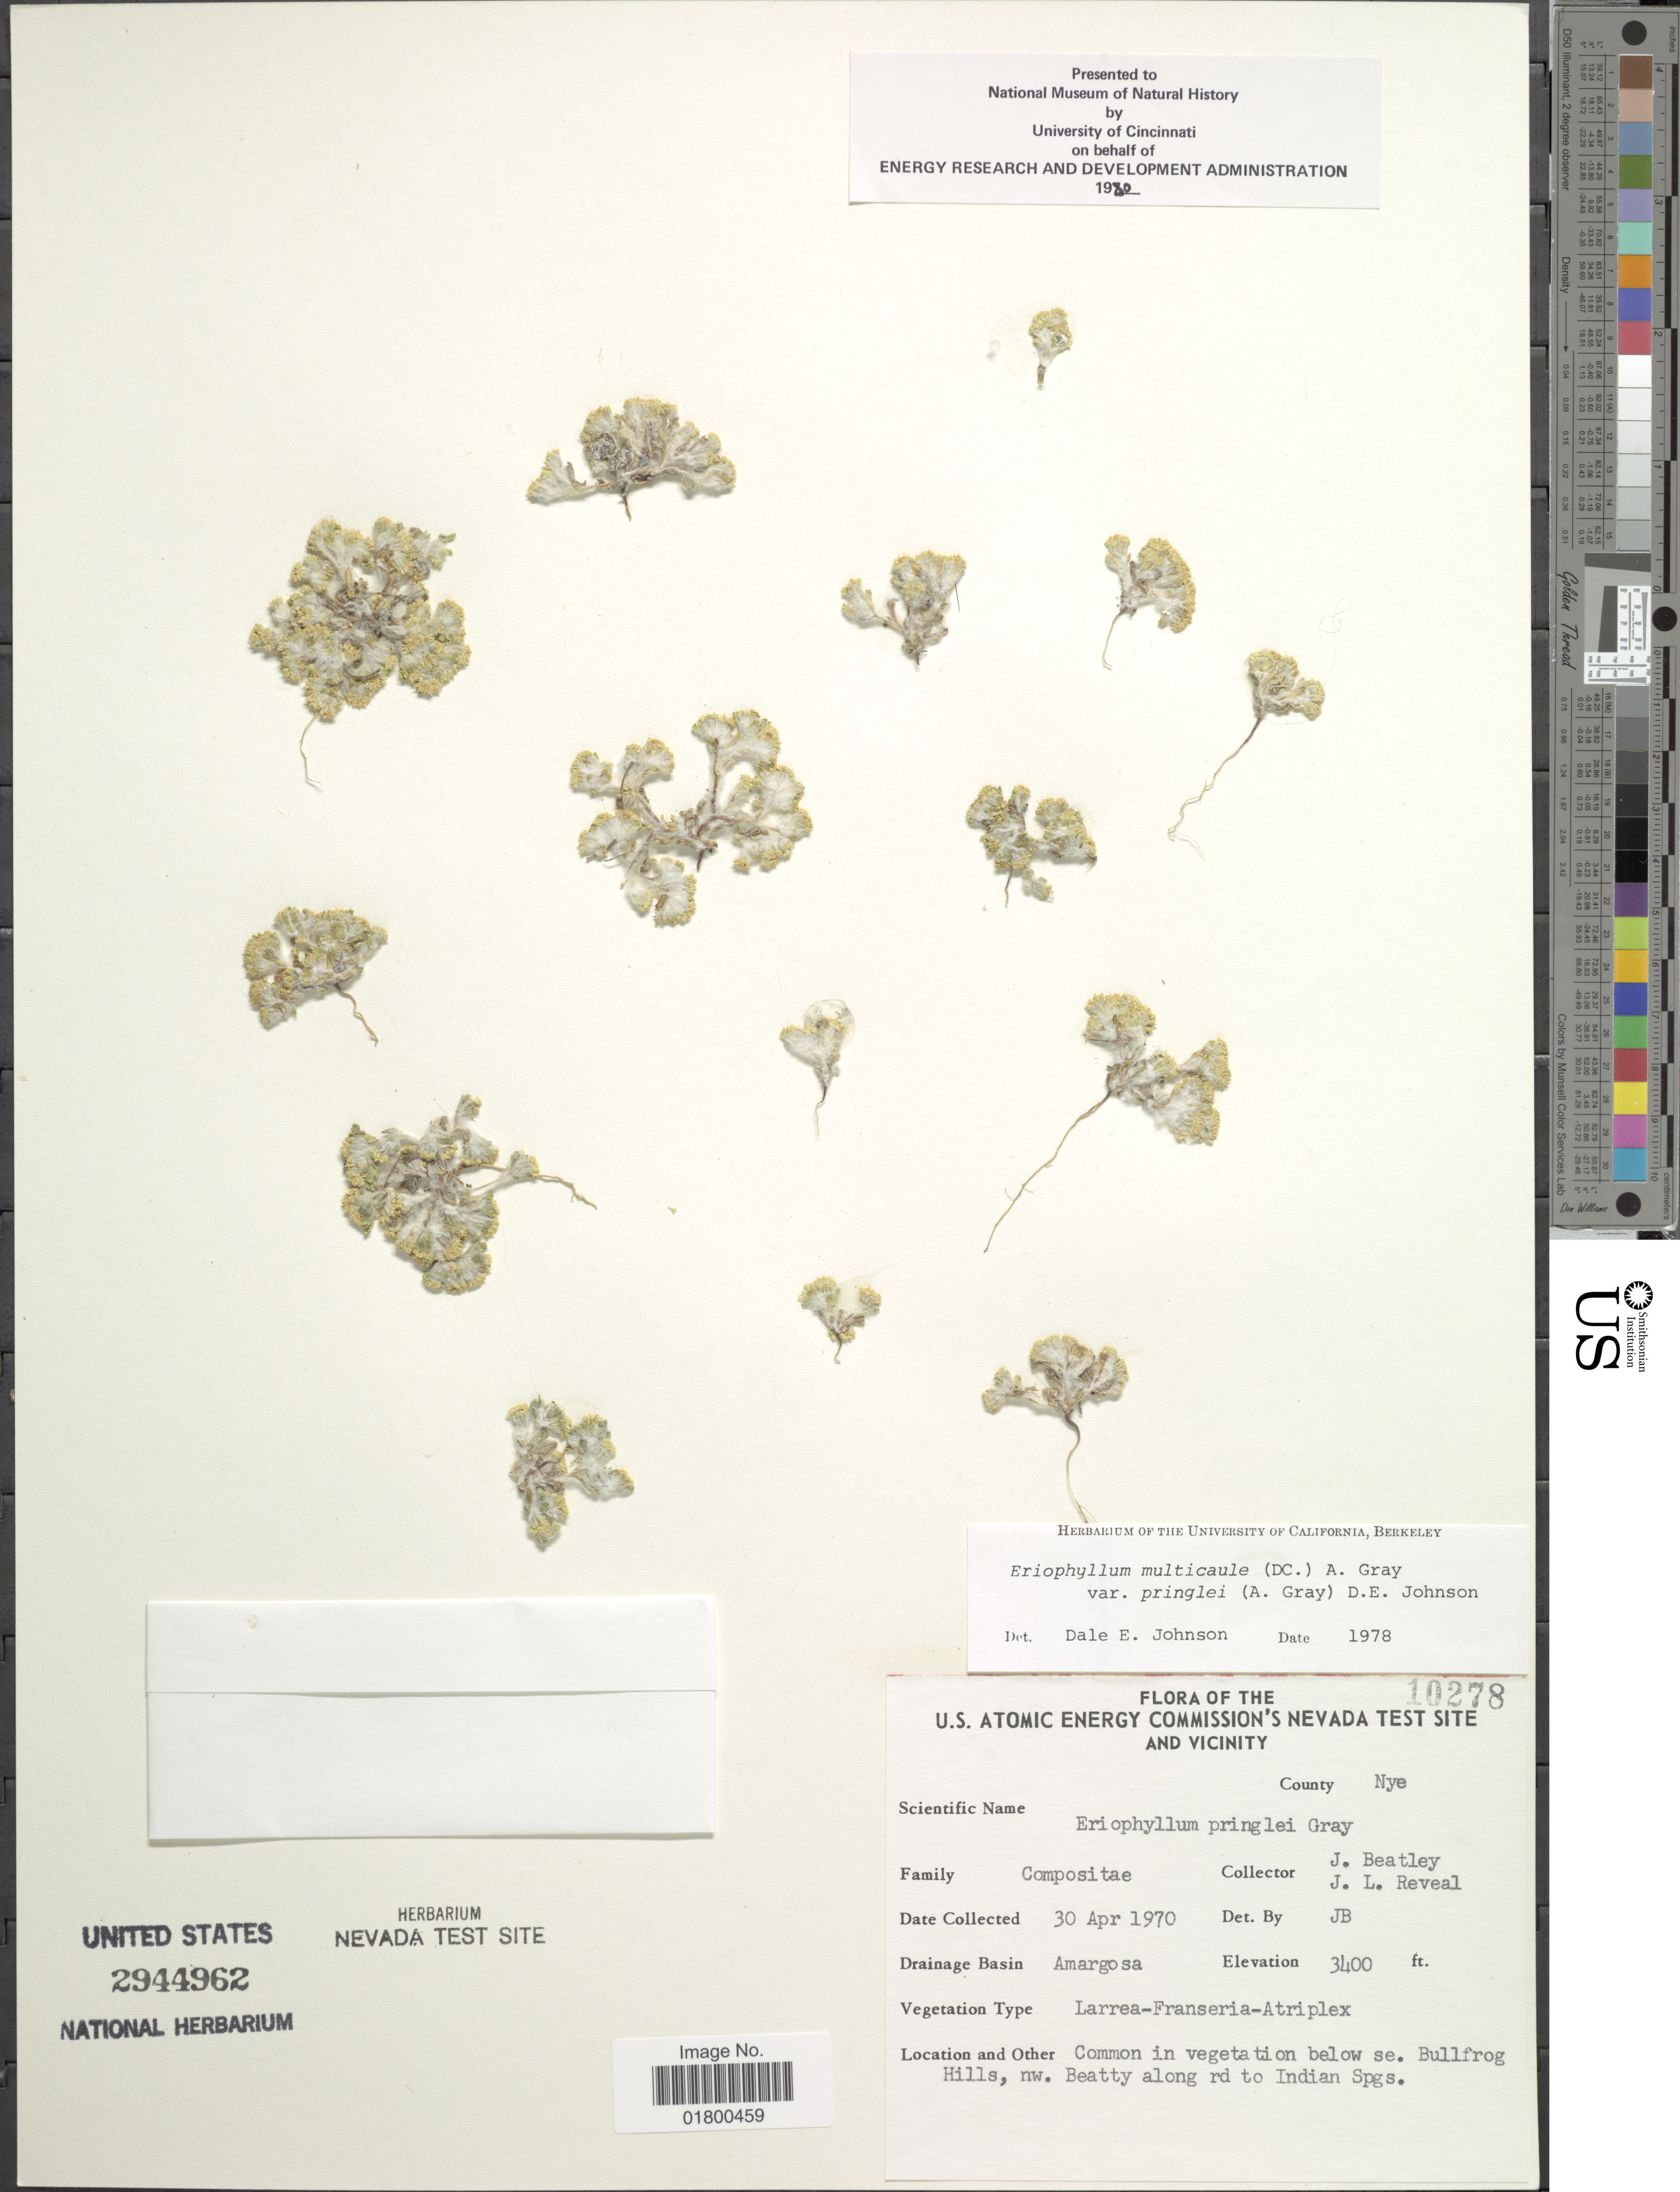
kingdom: Plantae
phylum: Tracheophyta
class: Magnoliopsida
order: Asterales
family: Asteraceae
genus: Eriophyllum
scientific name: Eriophyllum multicaule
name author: (DC.) A. Gray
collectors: J. C. Beatley & J. L. Reveal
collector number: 10278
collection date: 1970-04-30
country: United States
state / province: Nevada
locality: U. S. Atomic Energy Commission's Nevada Test Site and Vicinity, County Nye, Drainage Basin Amargosa, Common in vegetation below se. Bullforg Hills, nw. Beatty along rd to Indian Spgs.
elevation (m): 1036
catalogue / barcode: US 2944962